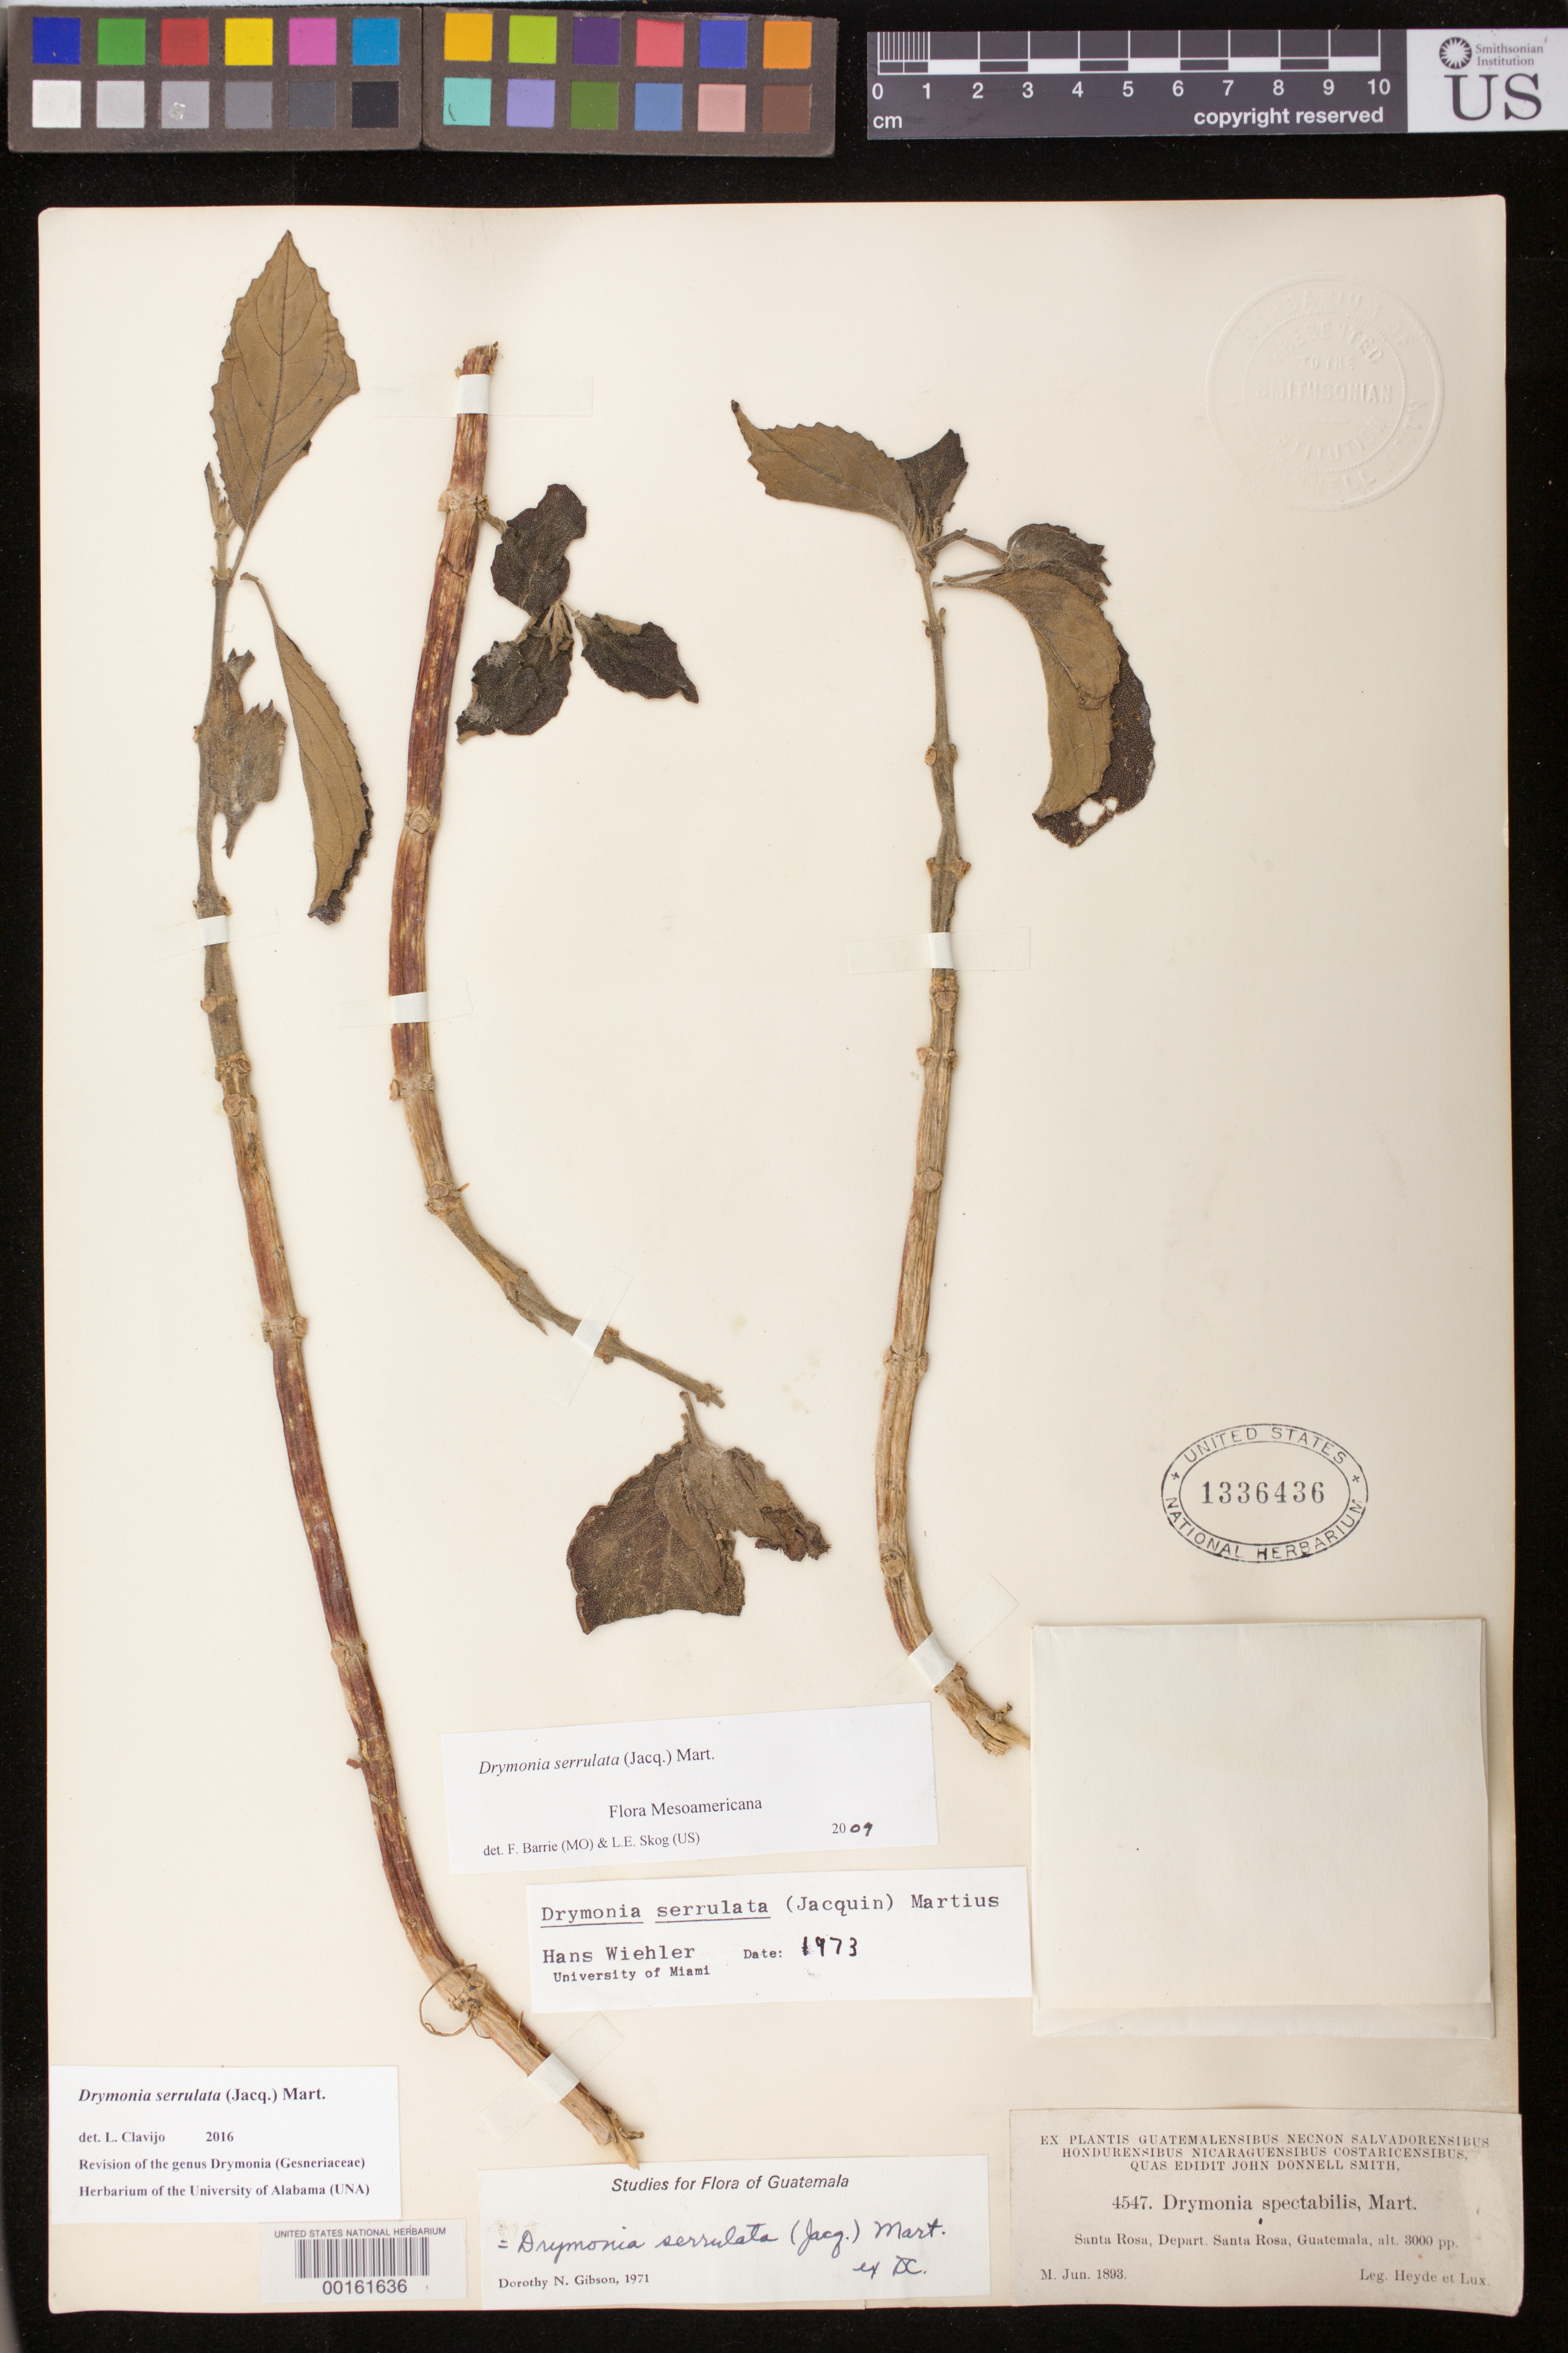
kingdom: Plantae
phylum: Tracheophyta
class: Magnoliopsida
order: Lamiales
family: Gesneriaceae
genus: Drymonia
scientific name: Drymonia serrulata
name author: (Jacq.) Mart.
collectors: E. T. Heyde & E. Lux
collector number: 4547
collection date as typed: Jun 1893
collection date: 1893-06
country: Guatemala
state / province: Santa Rosa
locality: Santa Rosa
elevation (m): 3000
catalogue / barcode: US 1336436